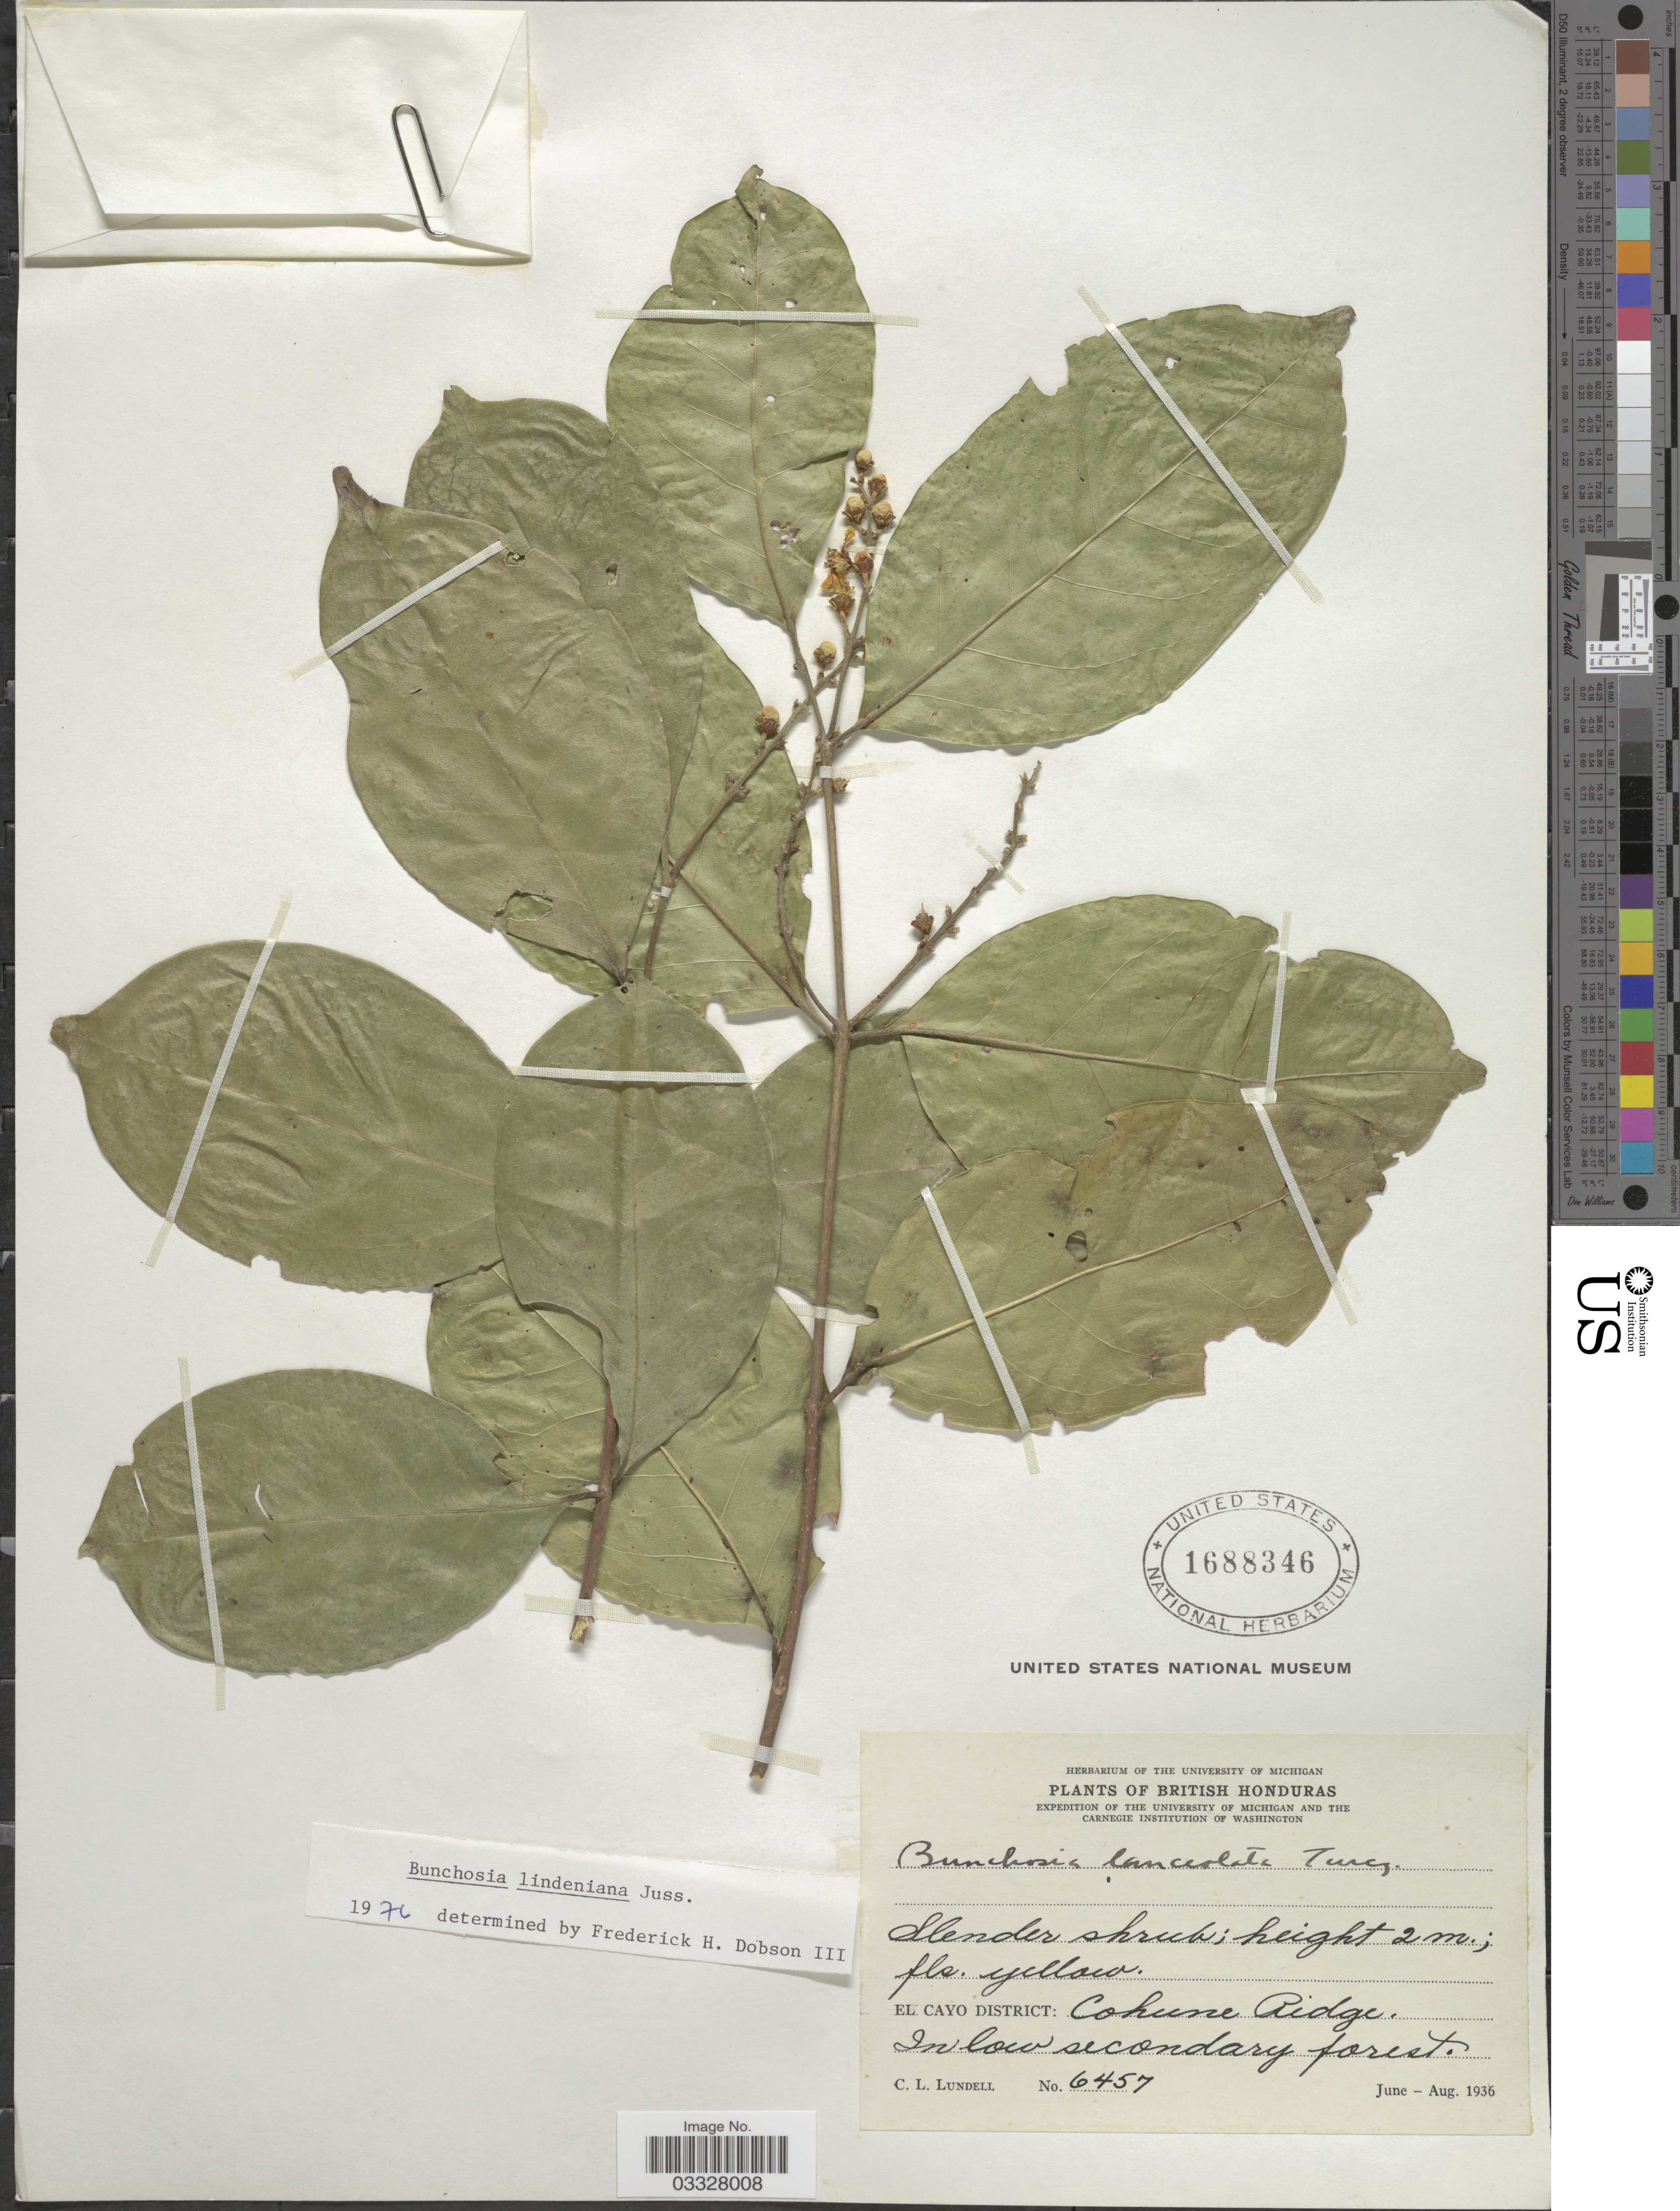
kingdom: Plantae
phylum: Tracheophyta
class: Magnoliopsida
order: Malpighiales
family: Malpighiaceae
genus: Bunchosia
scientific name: Bunchosia lindeniana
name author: A. Juss.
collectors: C. L. Lundell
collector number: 6457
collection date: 1936-06/1936-08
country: Belize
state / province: Cayo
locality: El Cayo District: Cohune Ridge.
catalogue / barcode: US 1688346